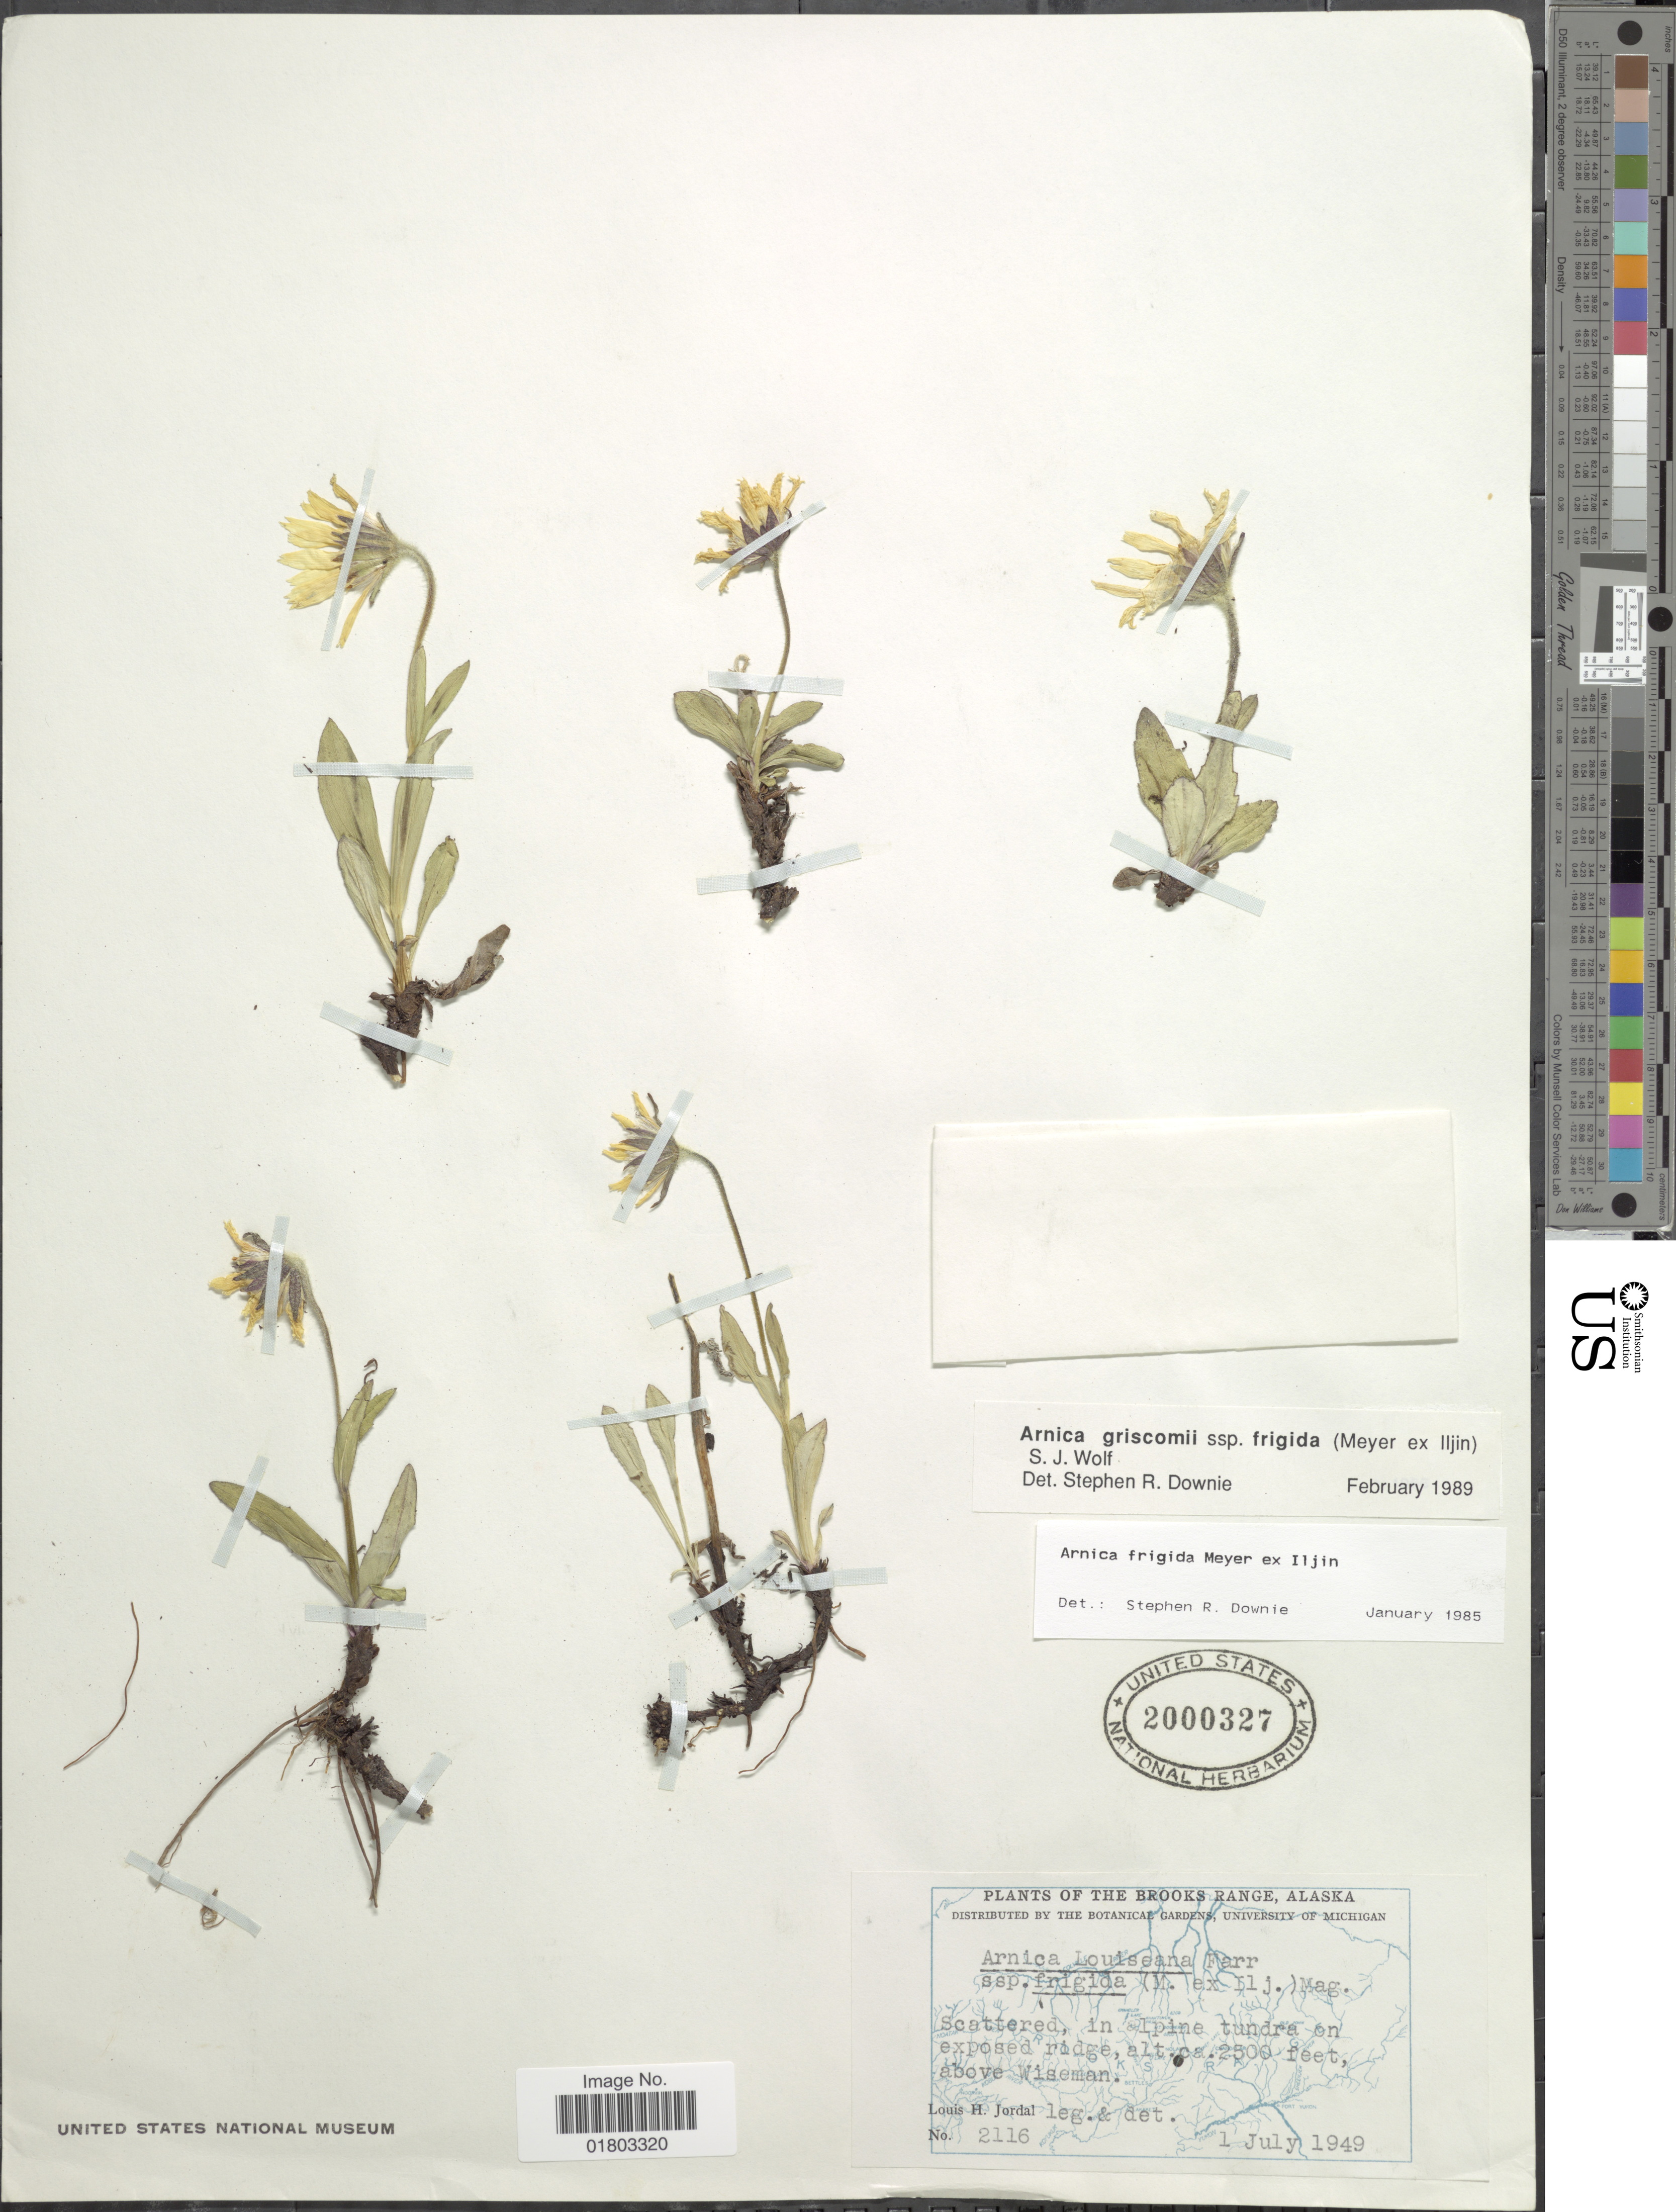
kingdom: Plantae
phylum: Tracheophyta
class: Magnoliopsida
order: Asterales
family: Asteraceae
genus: Arnica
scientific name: Arnica griscomii subsp. frigida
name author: (C.A. Mey. ex Iljin) S.J. Wolf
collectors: L. Jordal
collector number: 2116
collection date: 1949-07-01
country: United States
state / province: Alaska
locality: The Brooks Range, Scattered, in alpine tundra on exposed ridge, above Wiseman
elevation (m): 762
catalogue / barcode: US 2000327